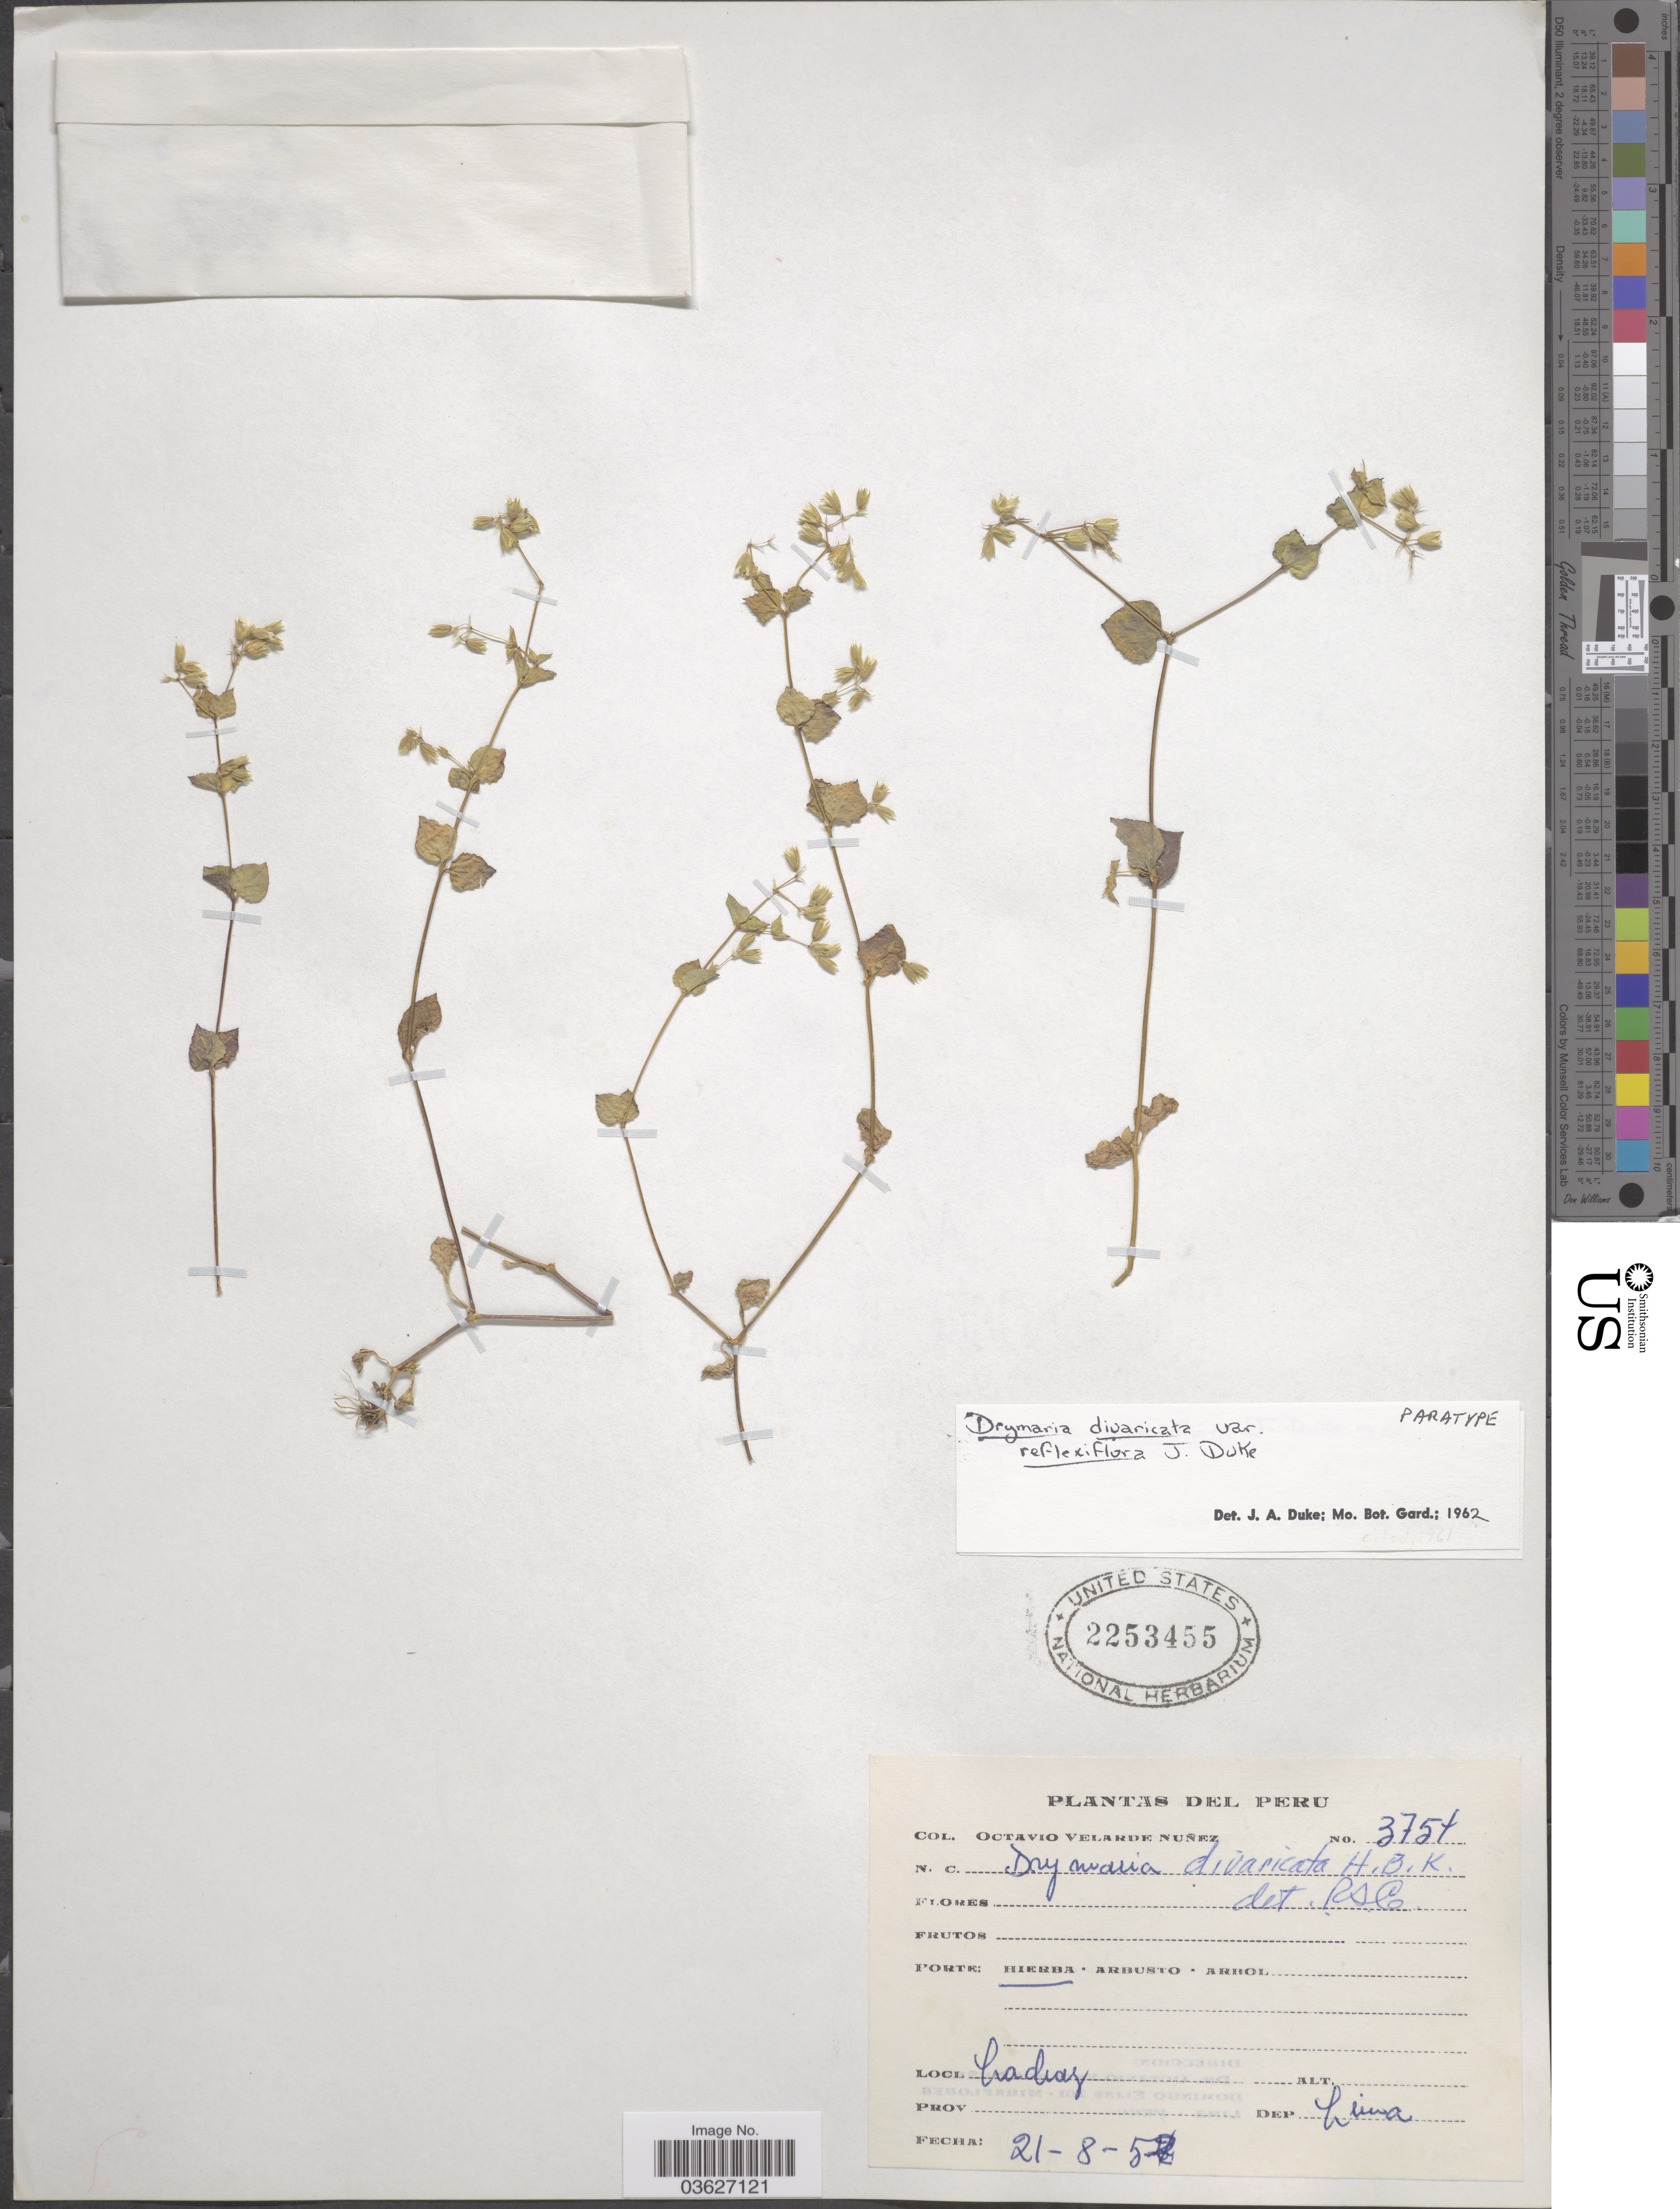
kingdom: Plantae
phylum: Tracheophyta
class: Magnoliopsida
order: Caryophyllales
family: Caryophyllaceae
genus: Drymaria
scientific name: Drymaria divaricata var. reflexiflora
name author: J.A. Duke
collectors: O. Velarde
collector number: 3754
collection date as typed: Transcribed d/m/y: 21/8/52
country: Peru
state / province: Lima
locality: Lachay. Dep. Lima.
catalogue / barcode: US 2253455